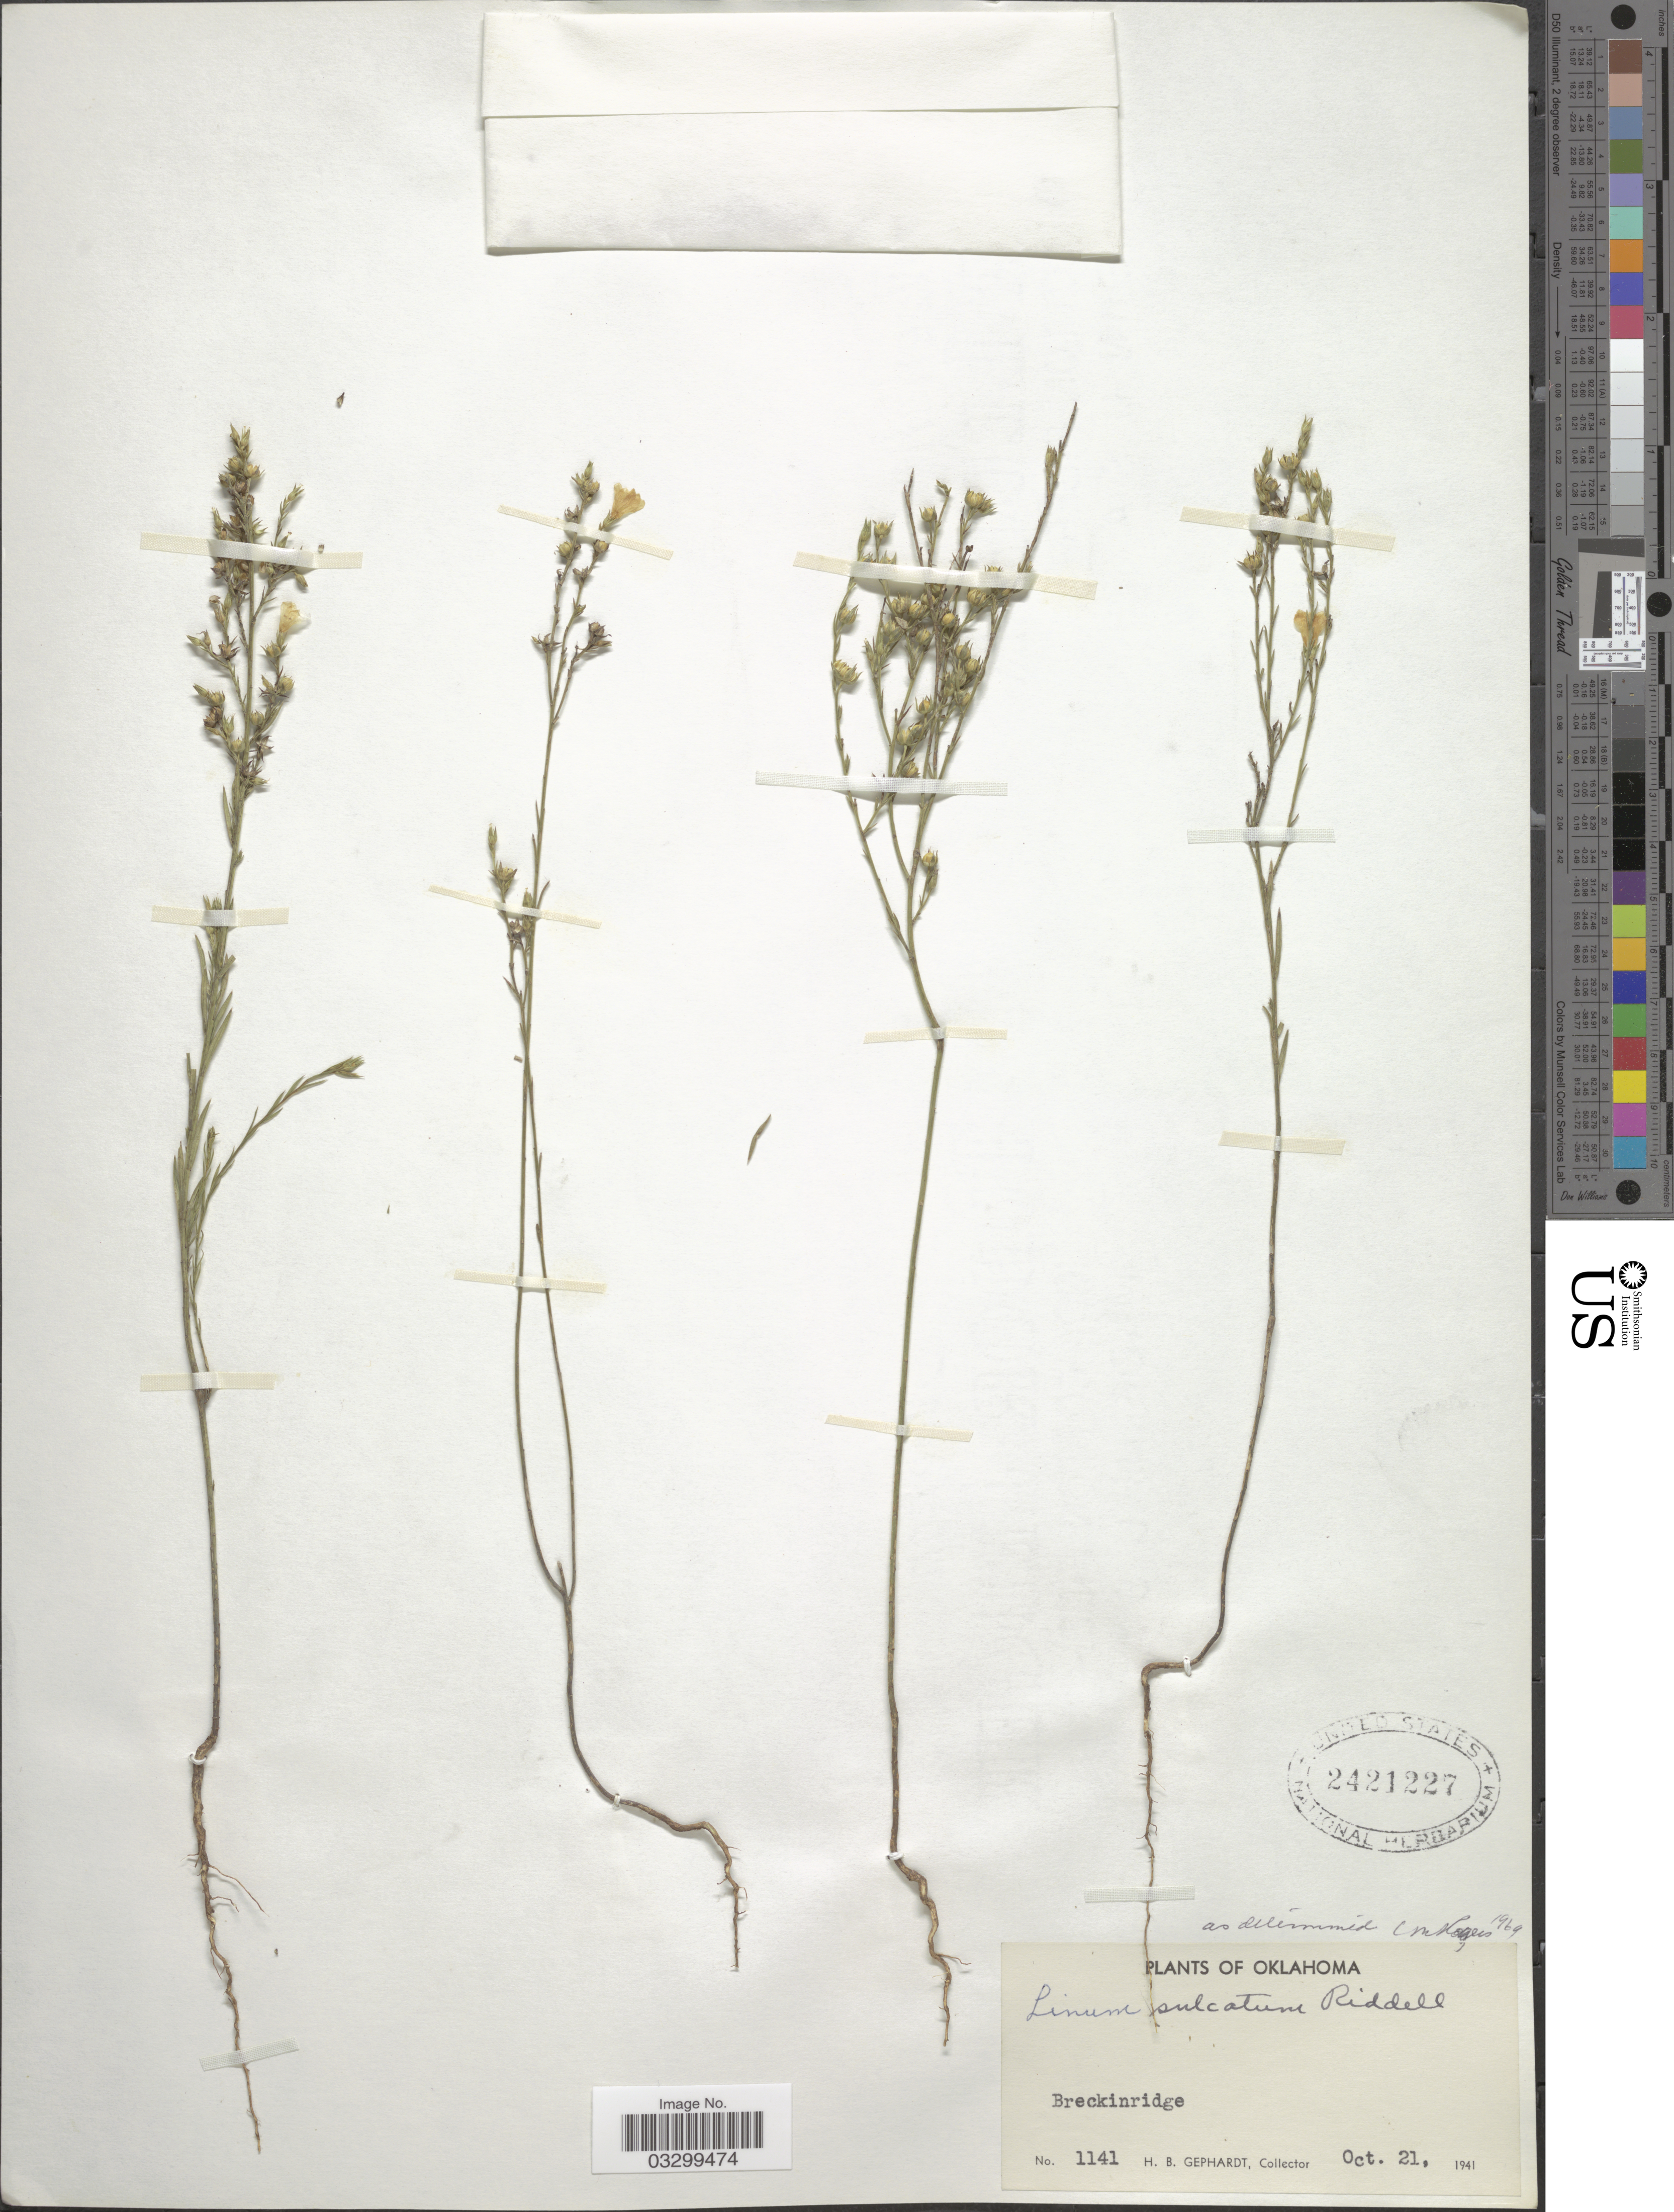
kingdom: Plantae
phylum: Tracheophyta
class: Magnoliopsida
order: Malpighiales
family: Linaceae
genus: Linum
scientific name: Linum sulcatum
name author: Riddell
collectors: H. Gephardt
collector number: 1141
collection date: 1941-10-21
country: United States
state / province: Oklahoma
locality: Breckinridge.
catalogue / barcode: US 2421227